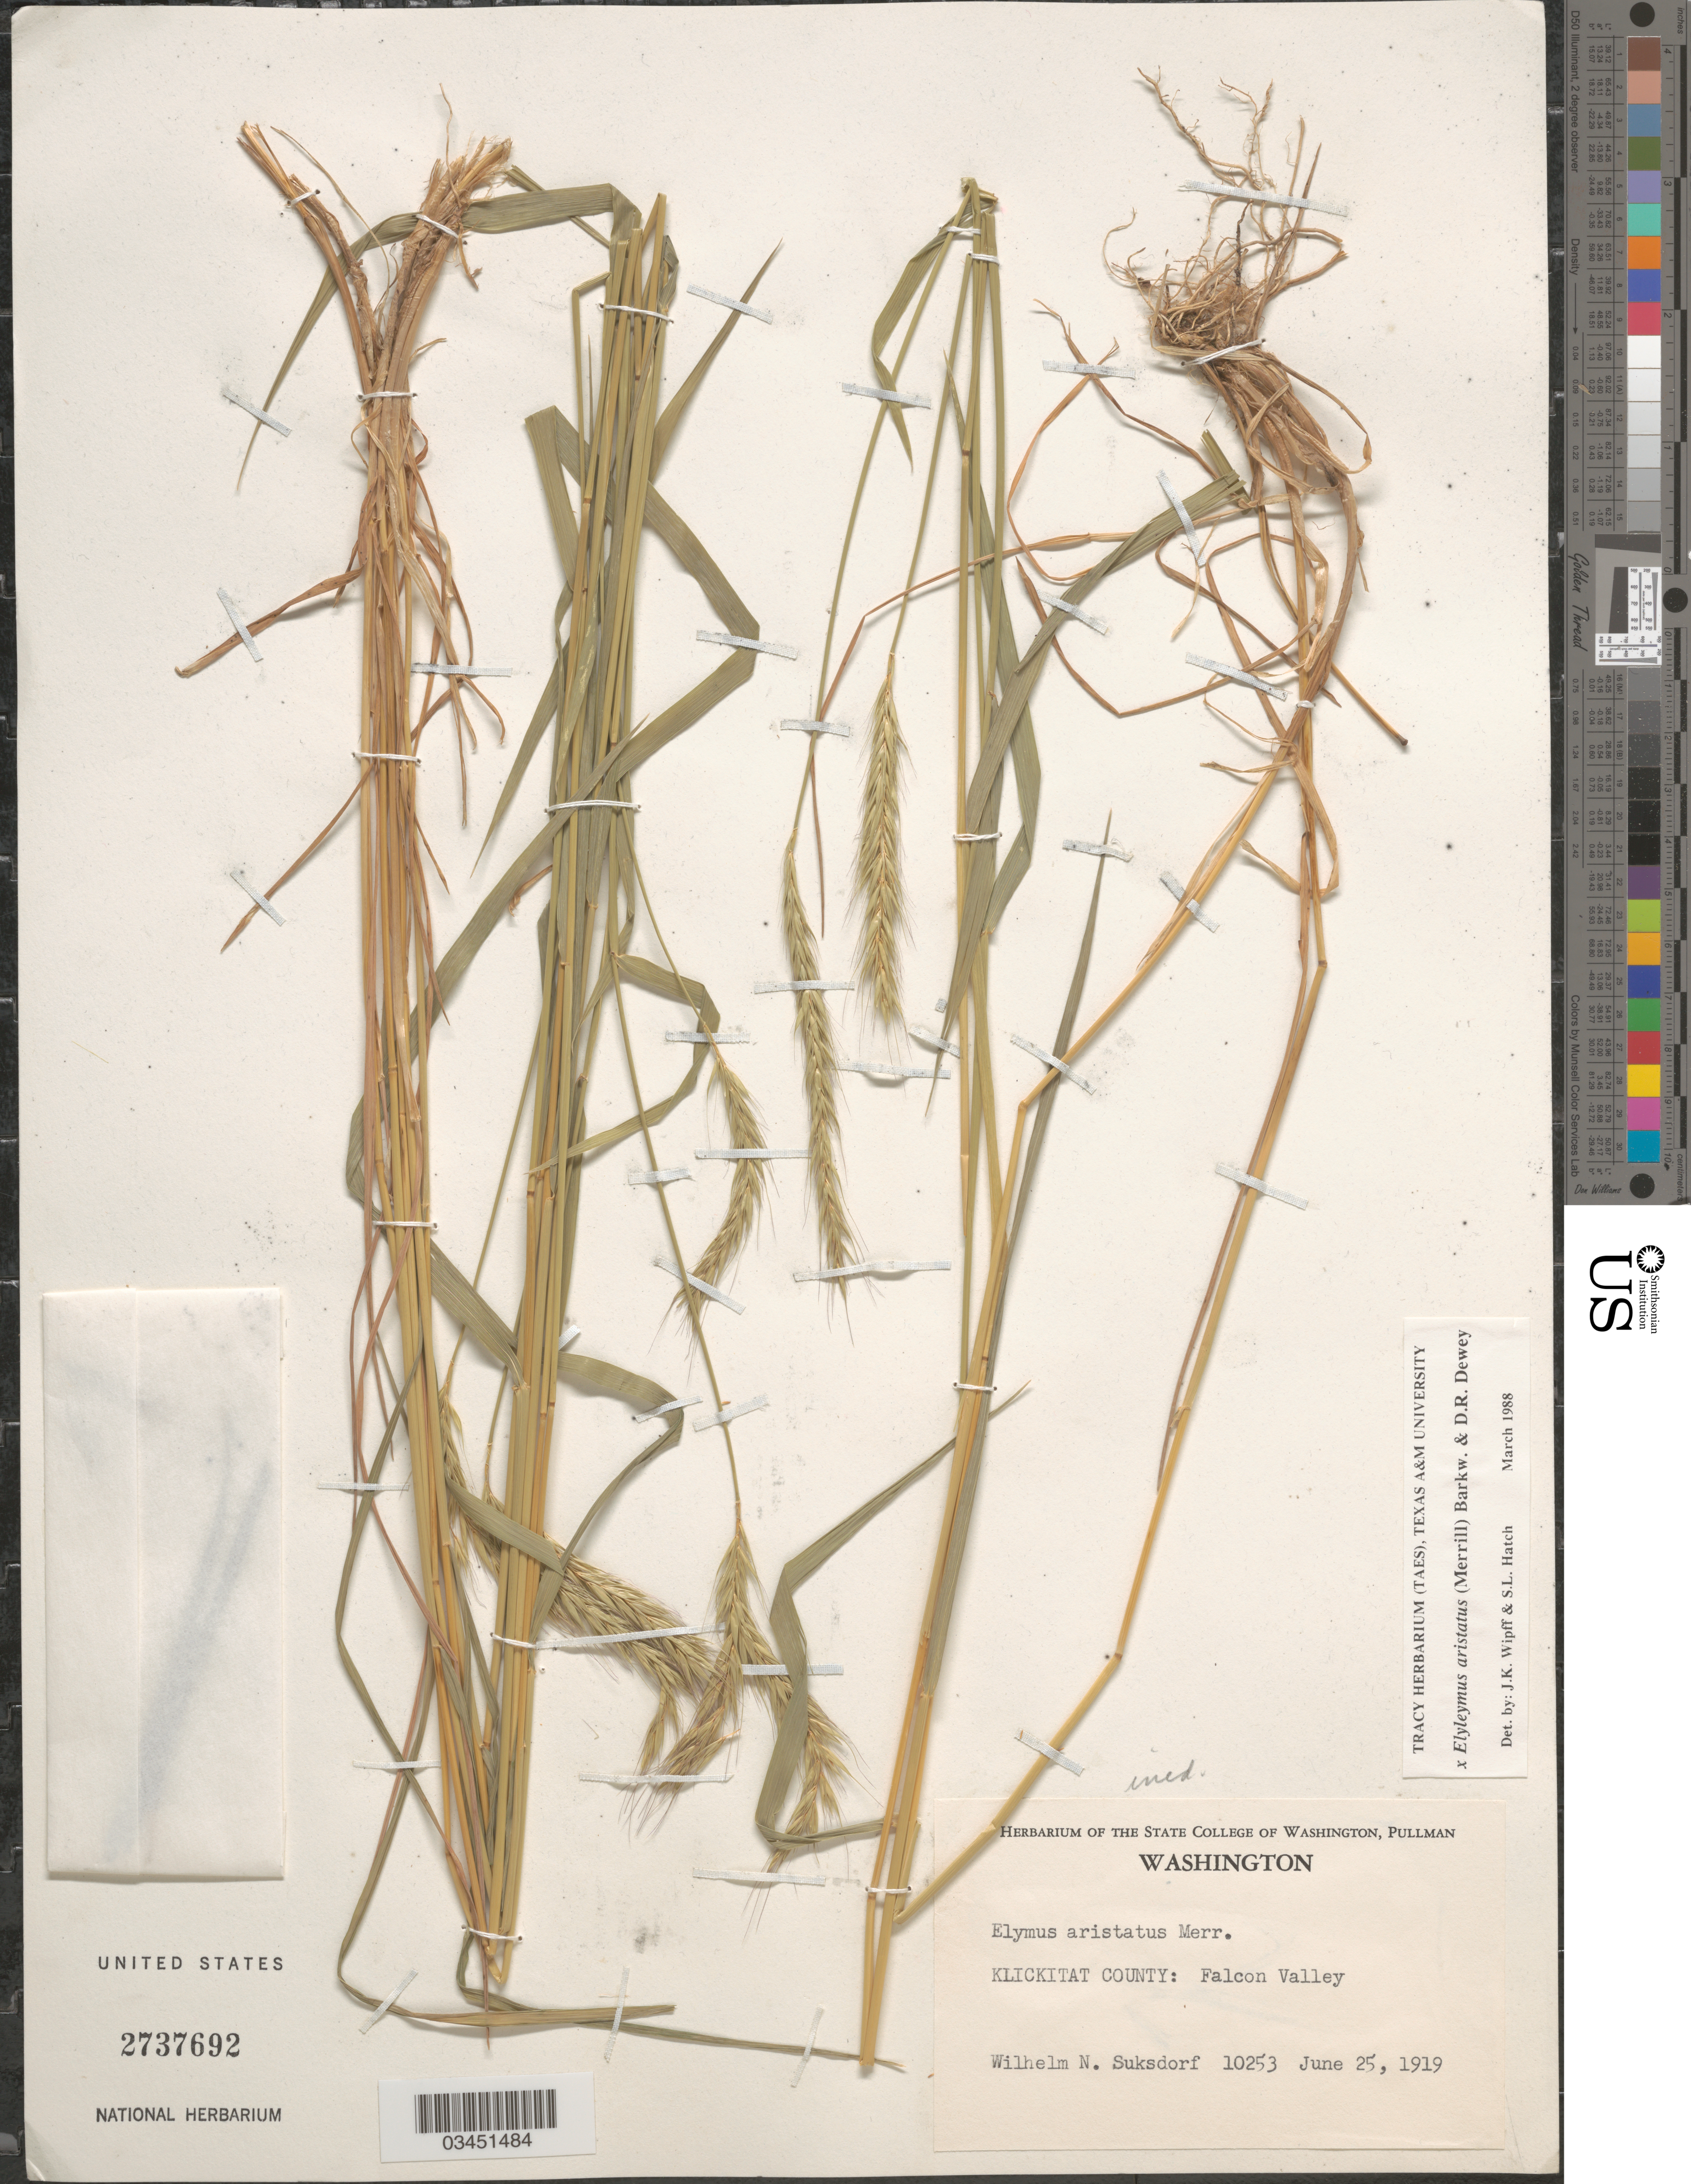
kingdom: Plantae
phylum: Tracheophyta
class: Liliopsida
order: Poales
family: Poaceae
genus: Elyleymus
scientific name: x Elyleymus aristatus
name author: (Merr.) Barkworth & Dewey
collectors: W. N. Suksdorf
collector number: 10253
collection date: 1919-06-25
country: United States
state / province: Washington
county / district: Klickitat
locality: Klickitat County: Falcon Valley.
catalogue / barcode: US 2737692